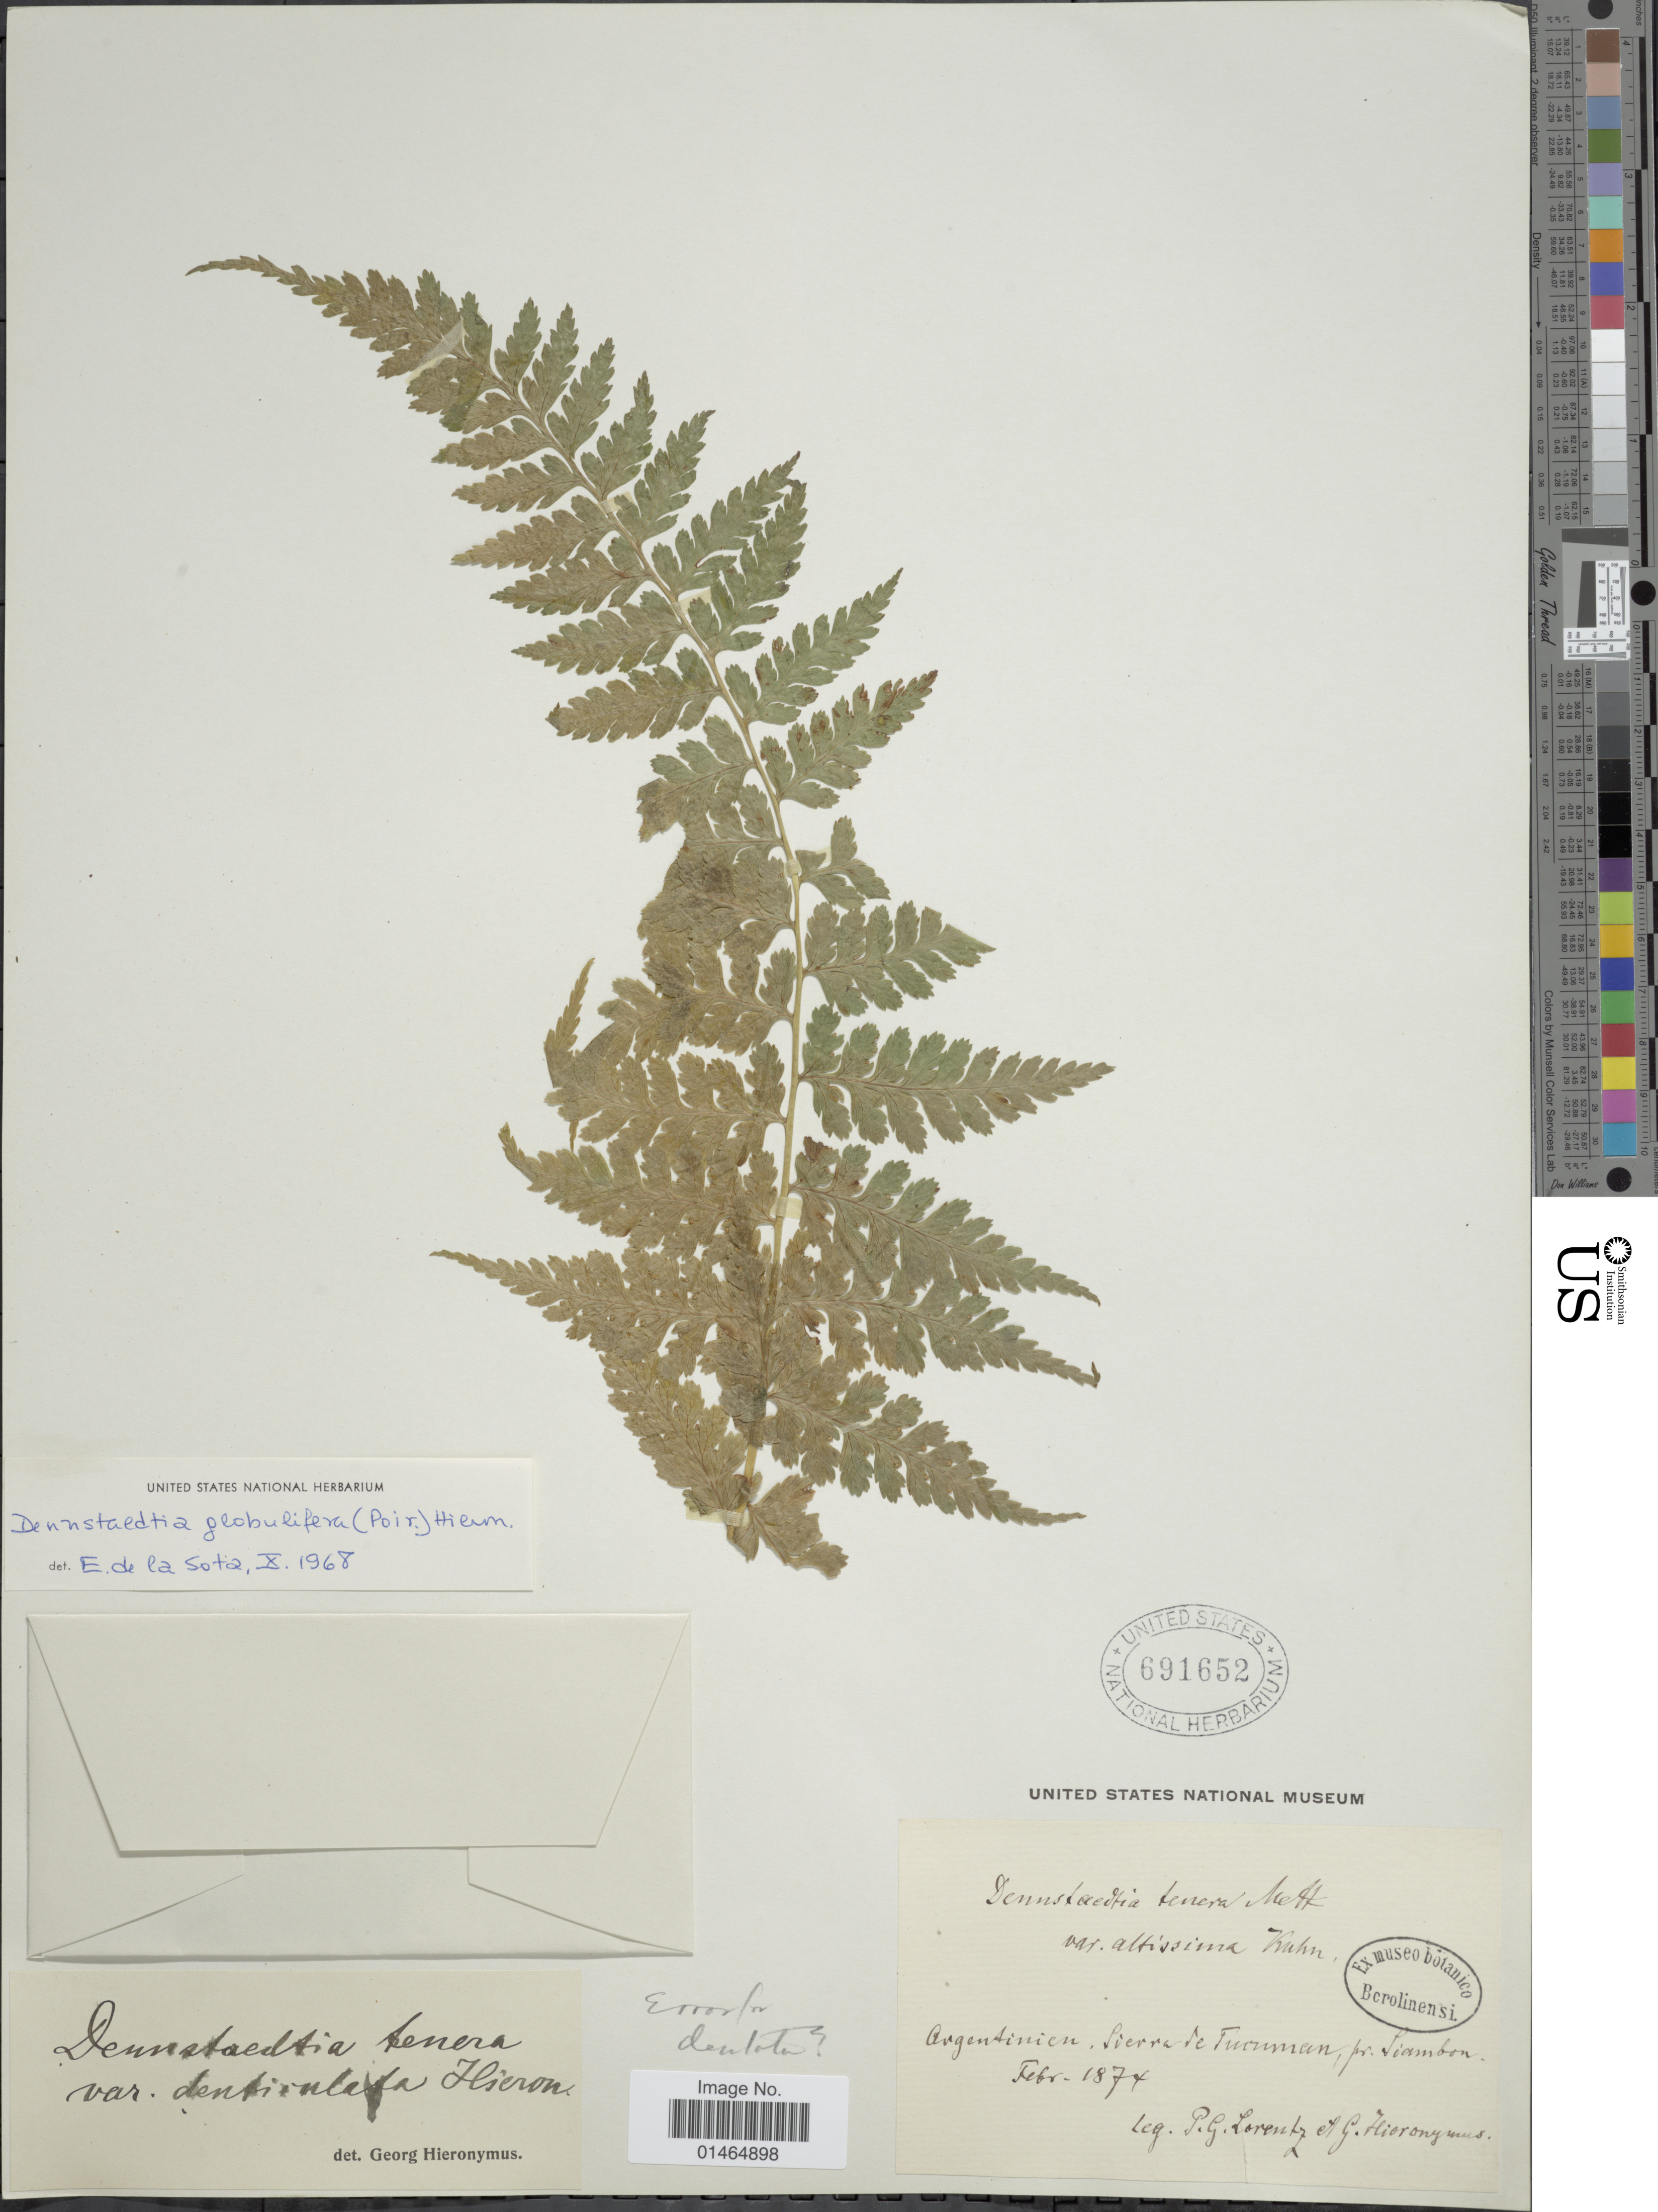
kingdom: Plantae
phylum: Tracheophyta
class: Polypodiopsida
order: Polypodiales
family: Dennstaedtiaceae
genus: Dennstaedtia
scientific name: Dennstaedtia globulifera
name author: (Poir.) Hieron.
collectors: P. G. Lorentz & G. H. Hieronymus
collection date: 1874-02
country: Argentina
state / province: Tucuman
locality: Sierra de Tucuman, pr. Siambon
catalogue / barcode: US 691652